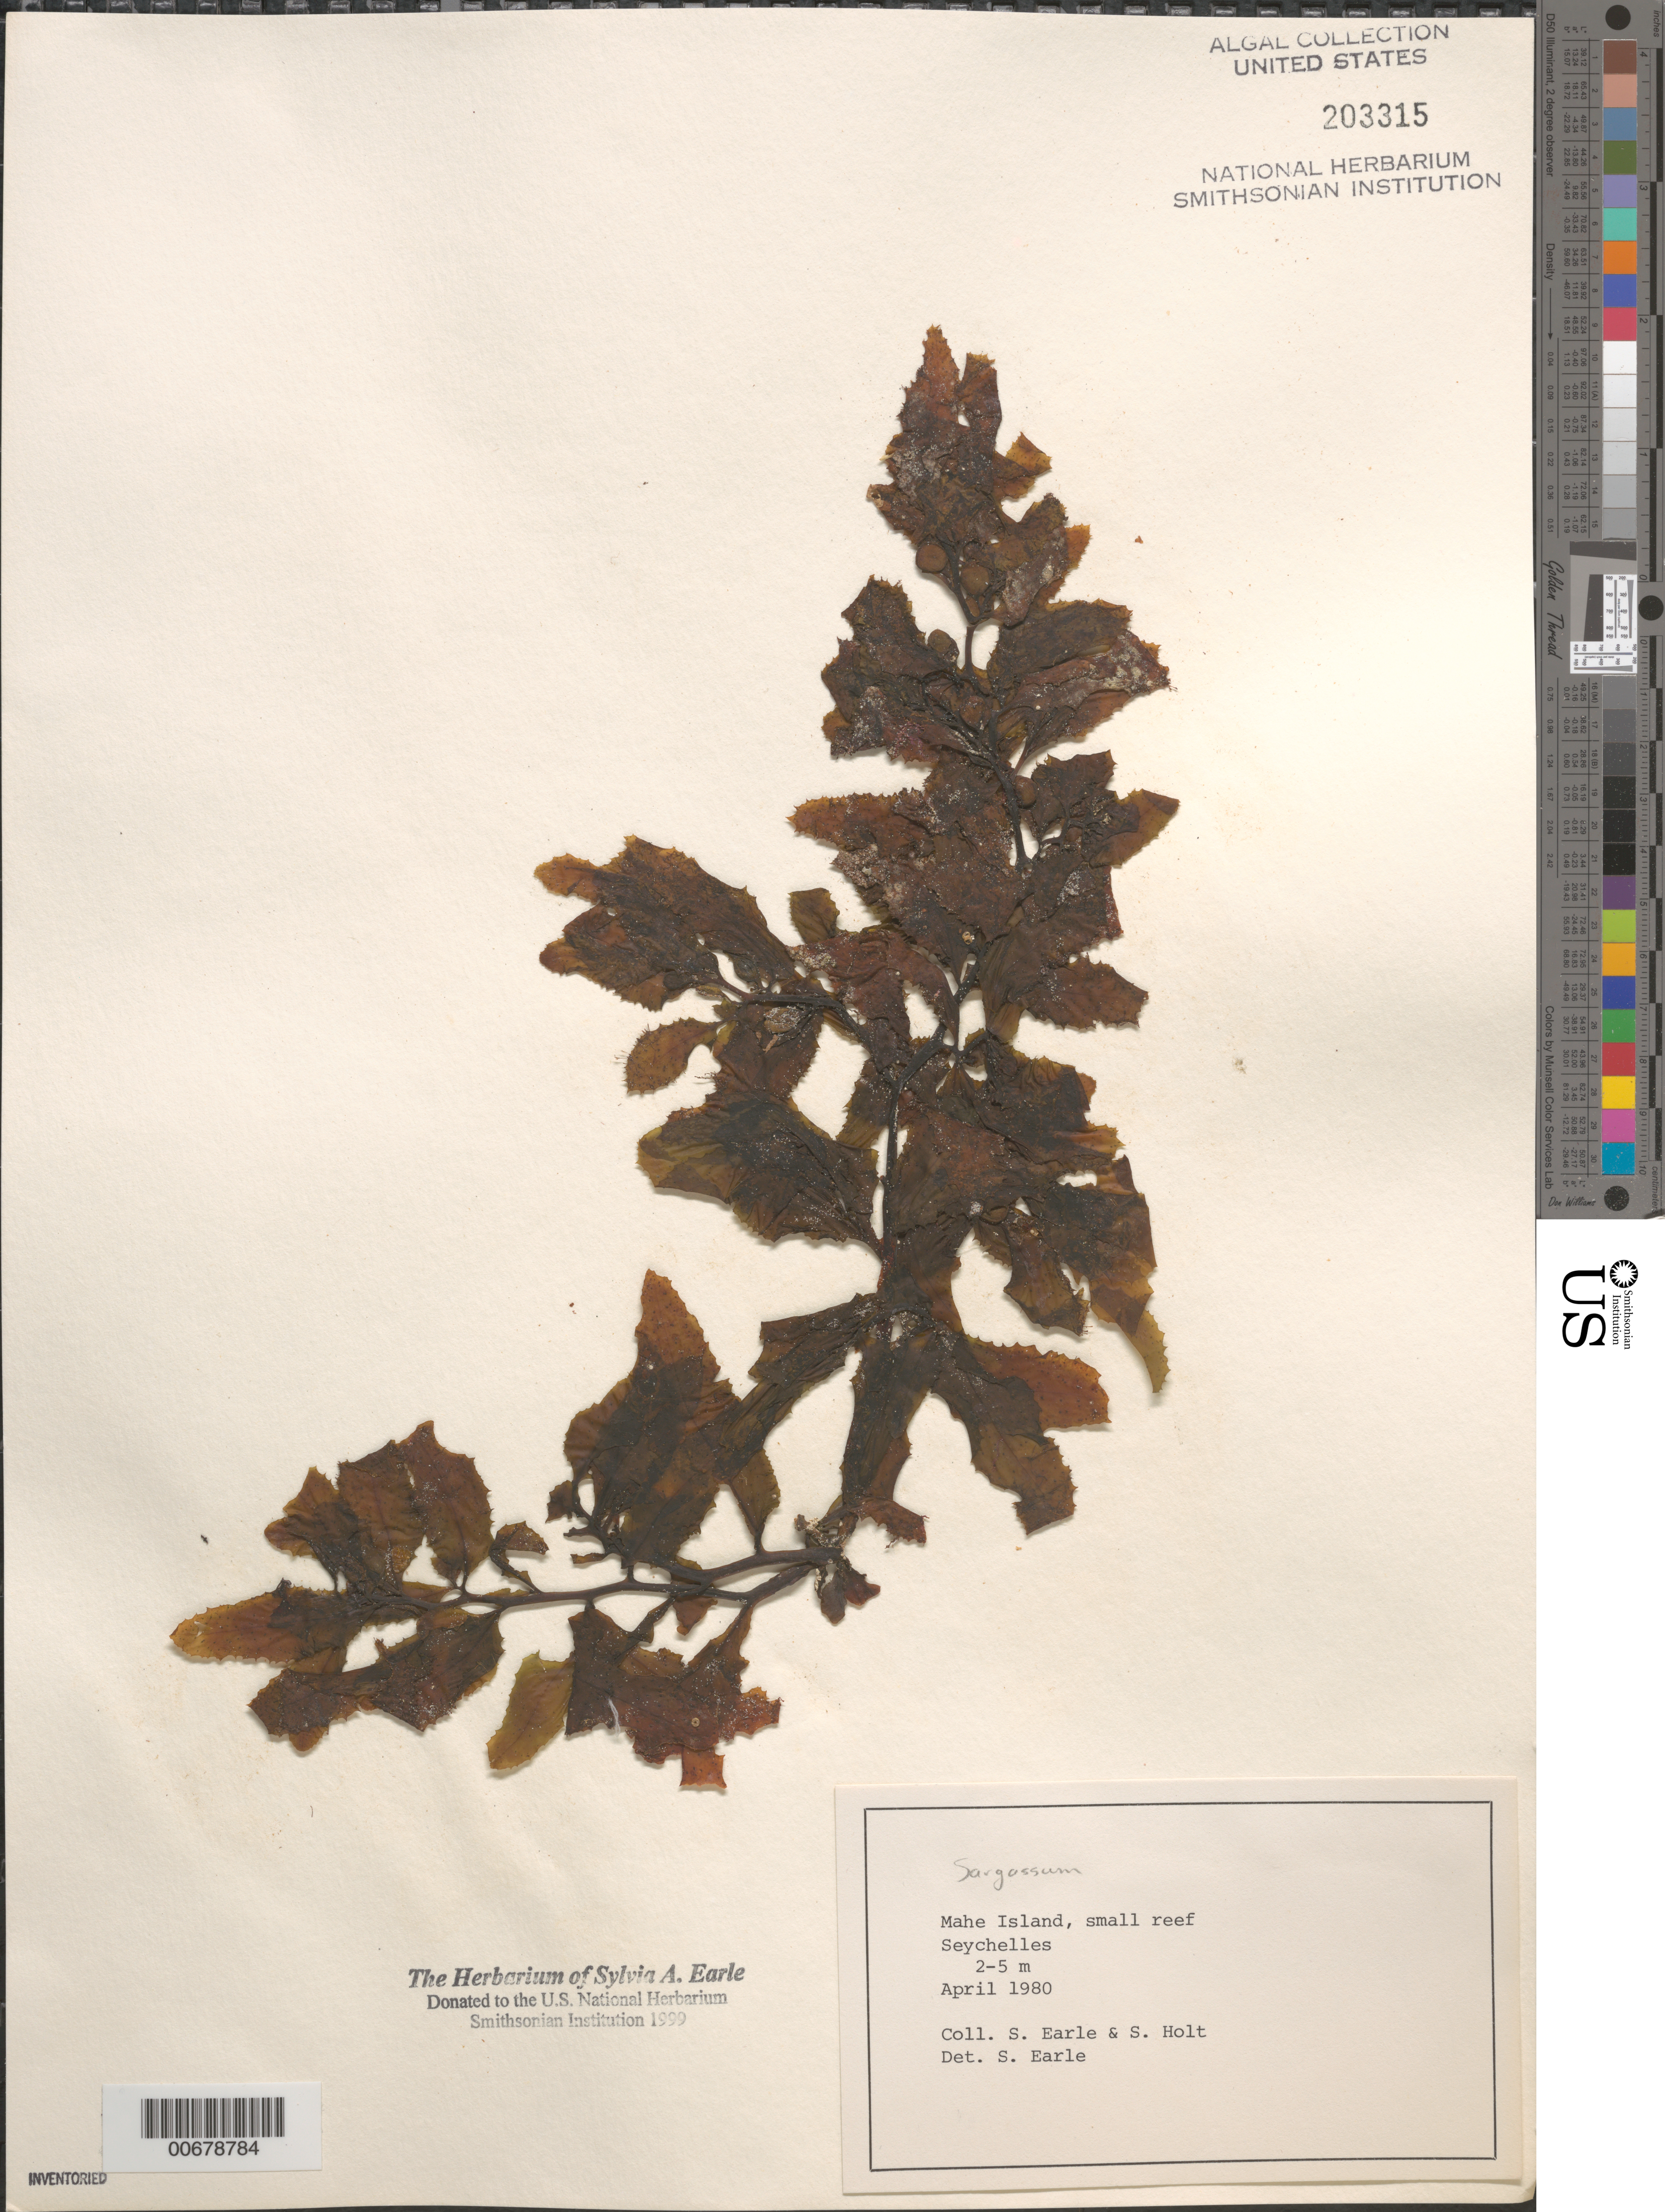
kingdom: Chromista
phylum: Ochrophyta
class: Phaeophyceae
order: Fucales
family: Sargassaceae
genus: Sargassum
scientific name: Sargassum sp.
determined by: Earle, S. A.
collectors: S. A. Earle & S. Holt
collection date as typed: Apr 1980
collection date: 1980-04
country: Seychelles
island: Mahé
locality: Small reef near shore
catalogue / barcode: US 203315